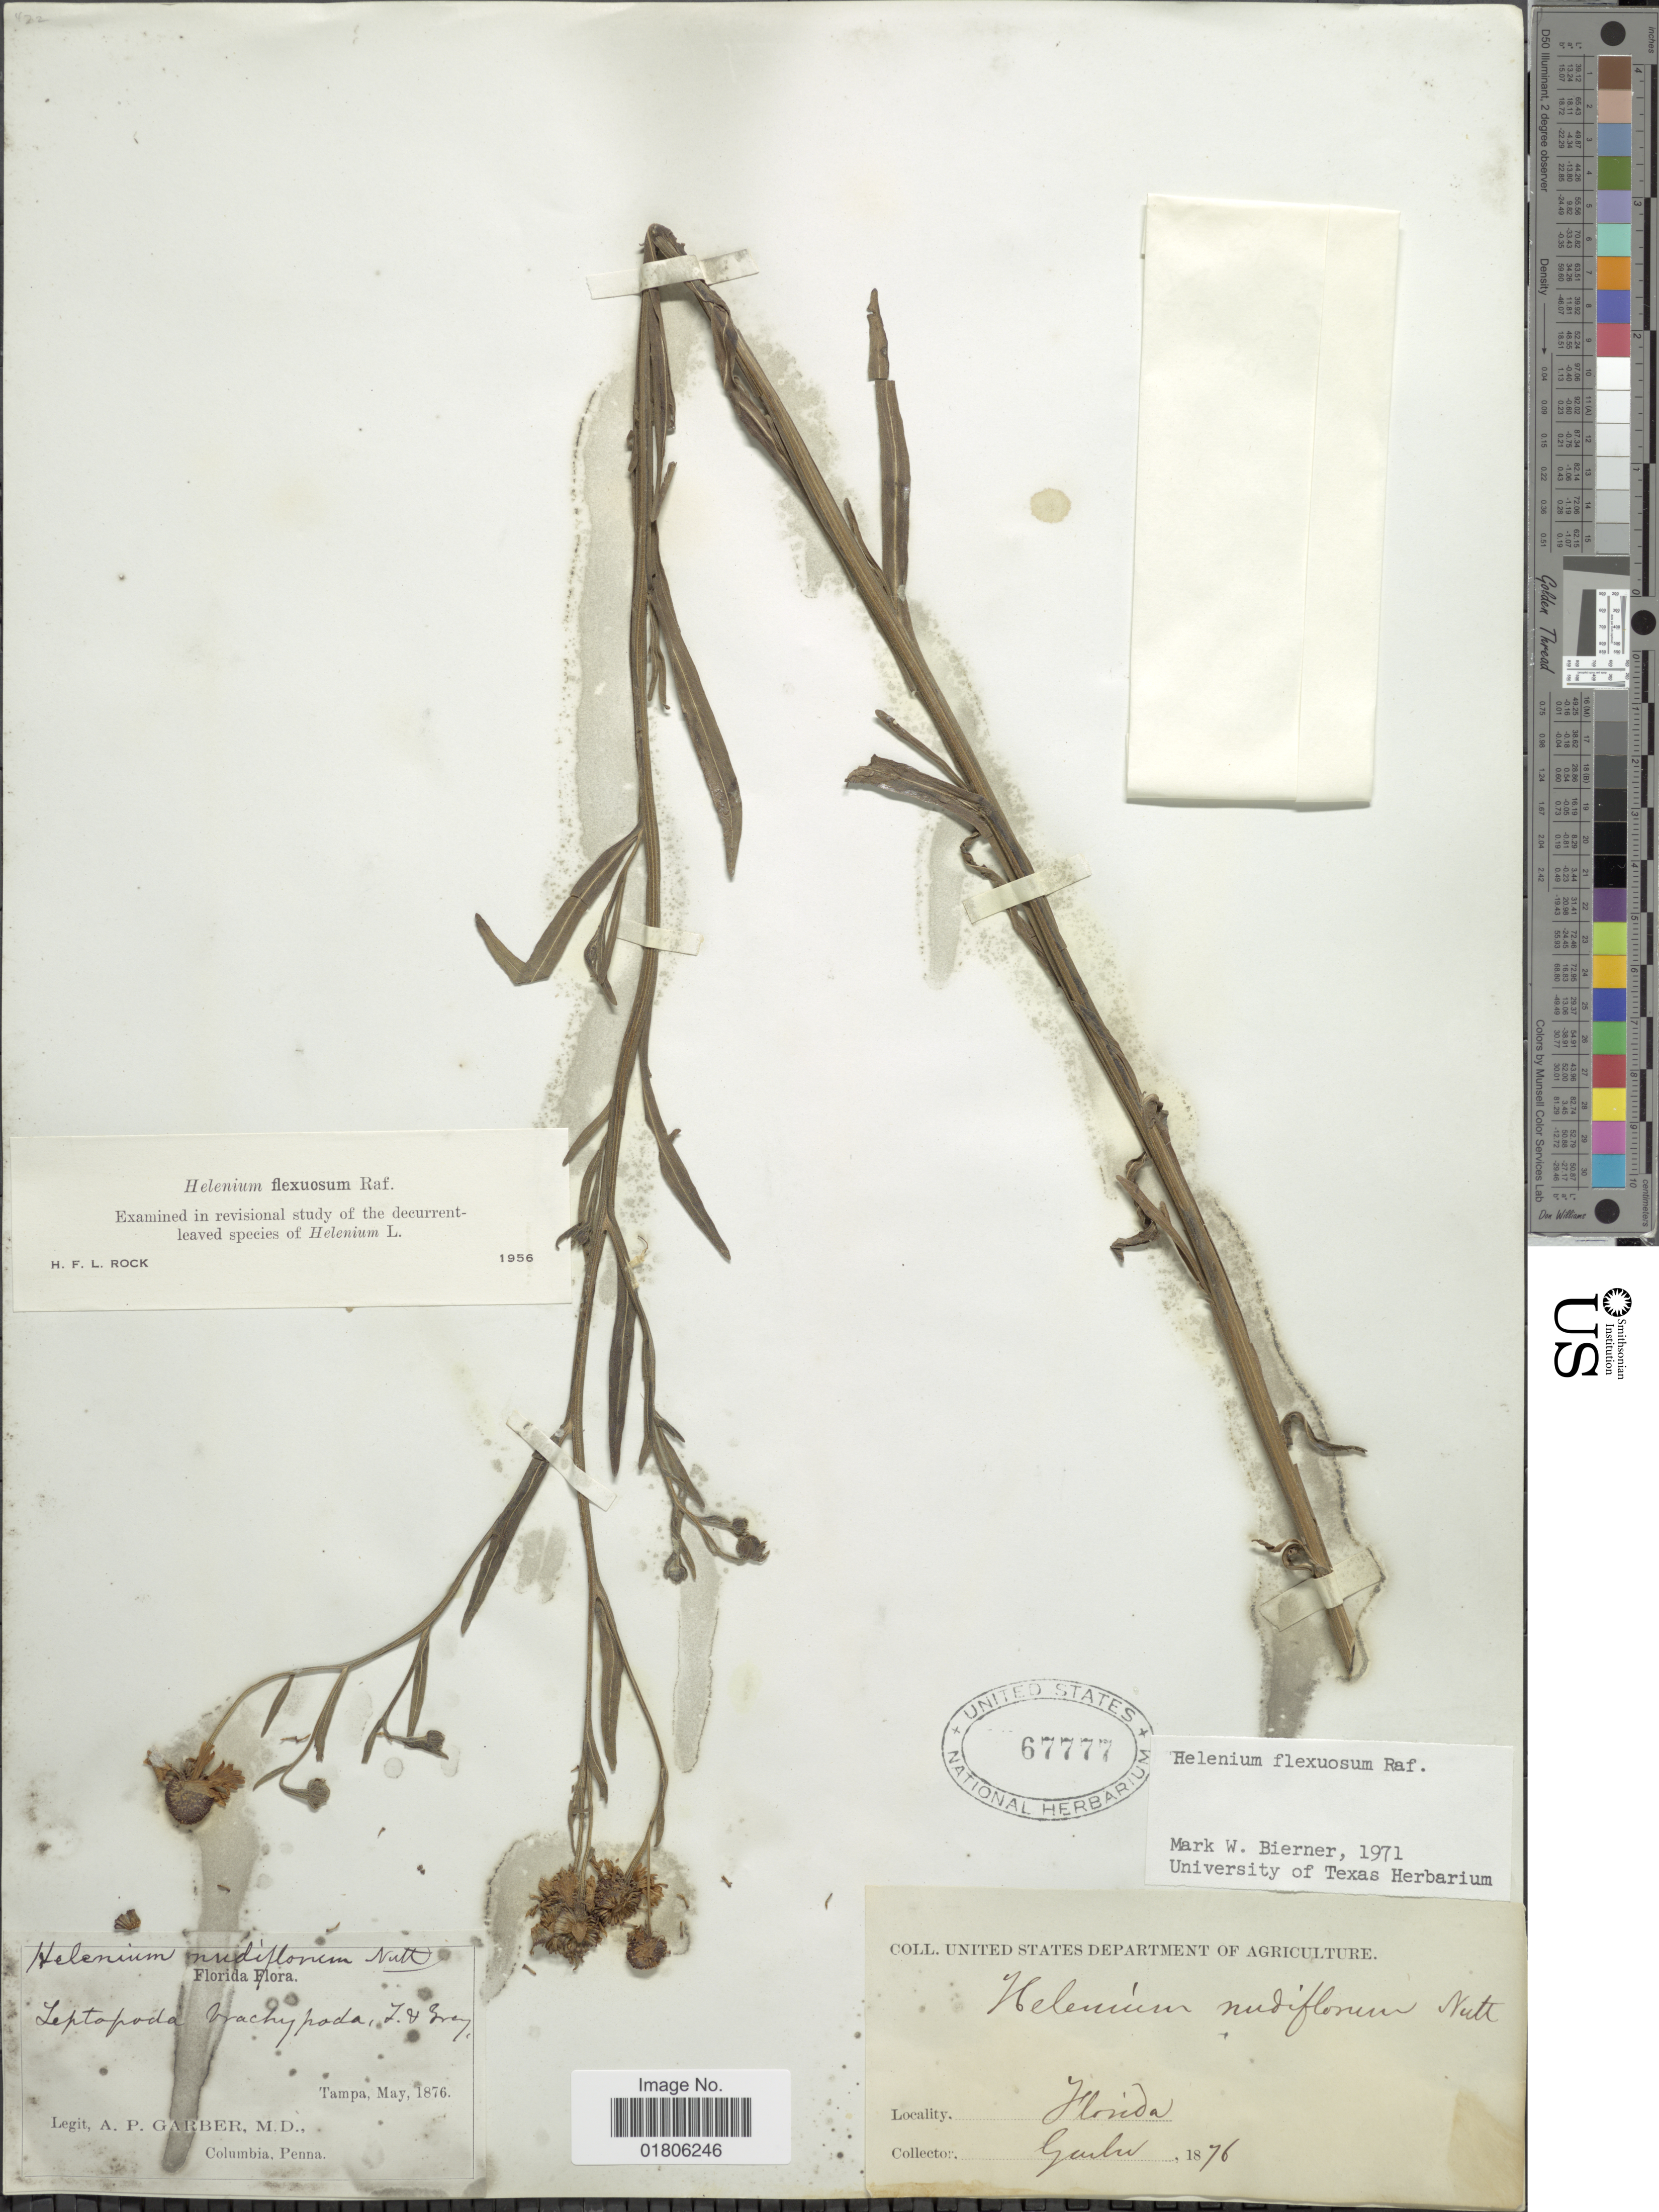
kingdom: Plantae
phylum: Tracheophyta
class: Magnoliopsida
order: Asterales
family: Asteraceae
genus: Helenium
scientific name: Helenium flexuosum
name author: Raf.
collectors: A. P. Garber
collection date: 1876-05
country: United States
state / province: Florida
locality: Tampa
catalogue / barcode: US 67777